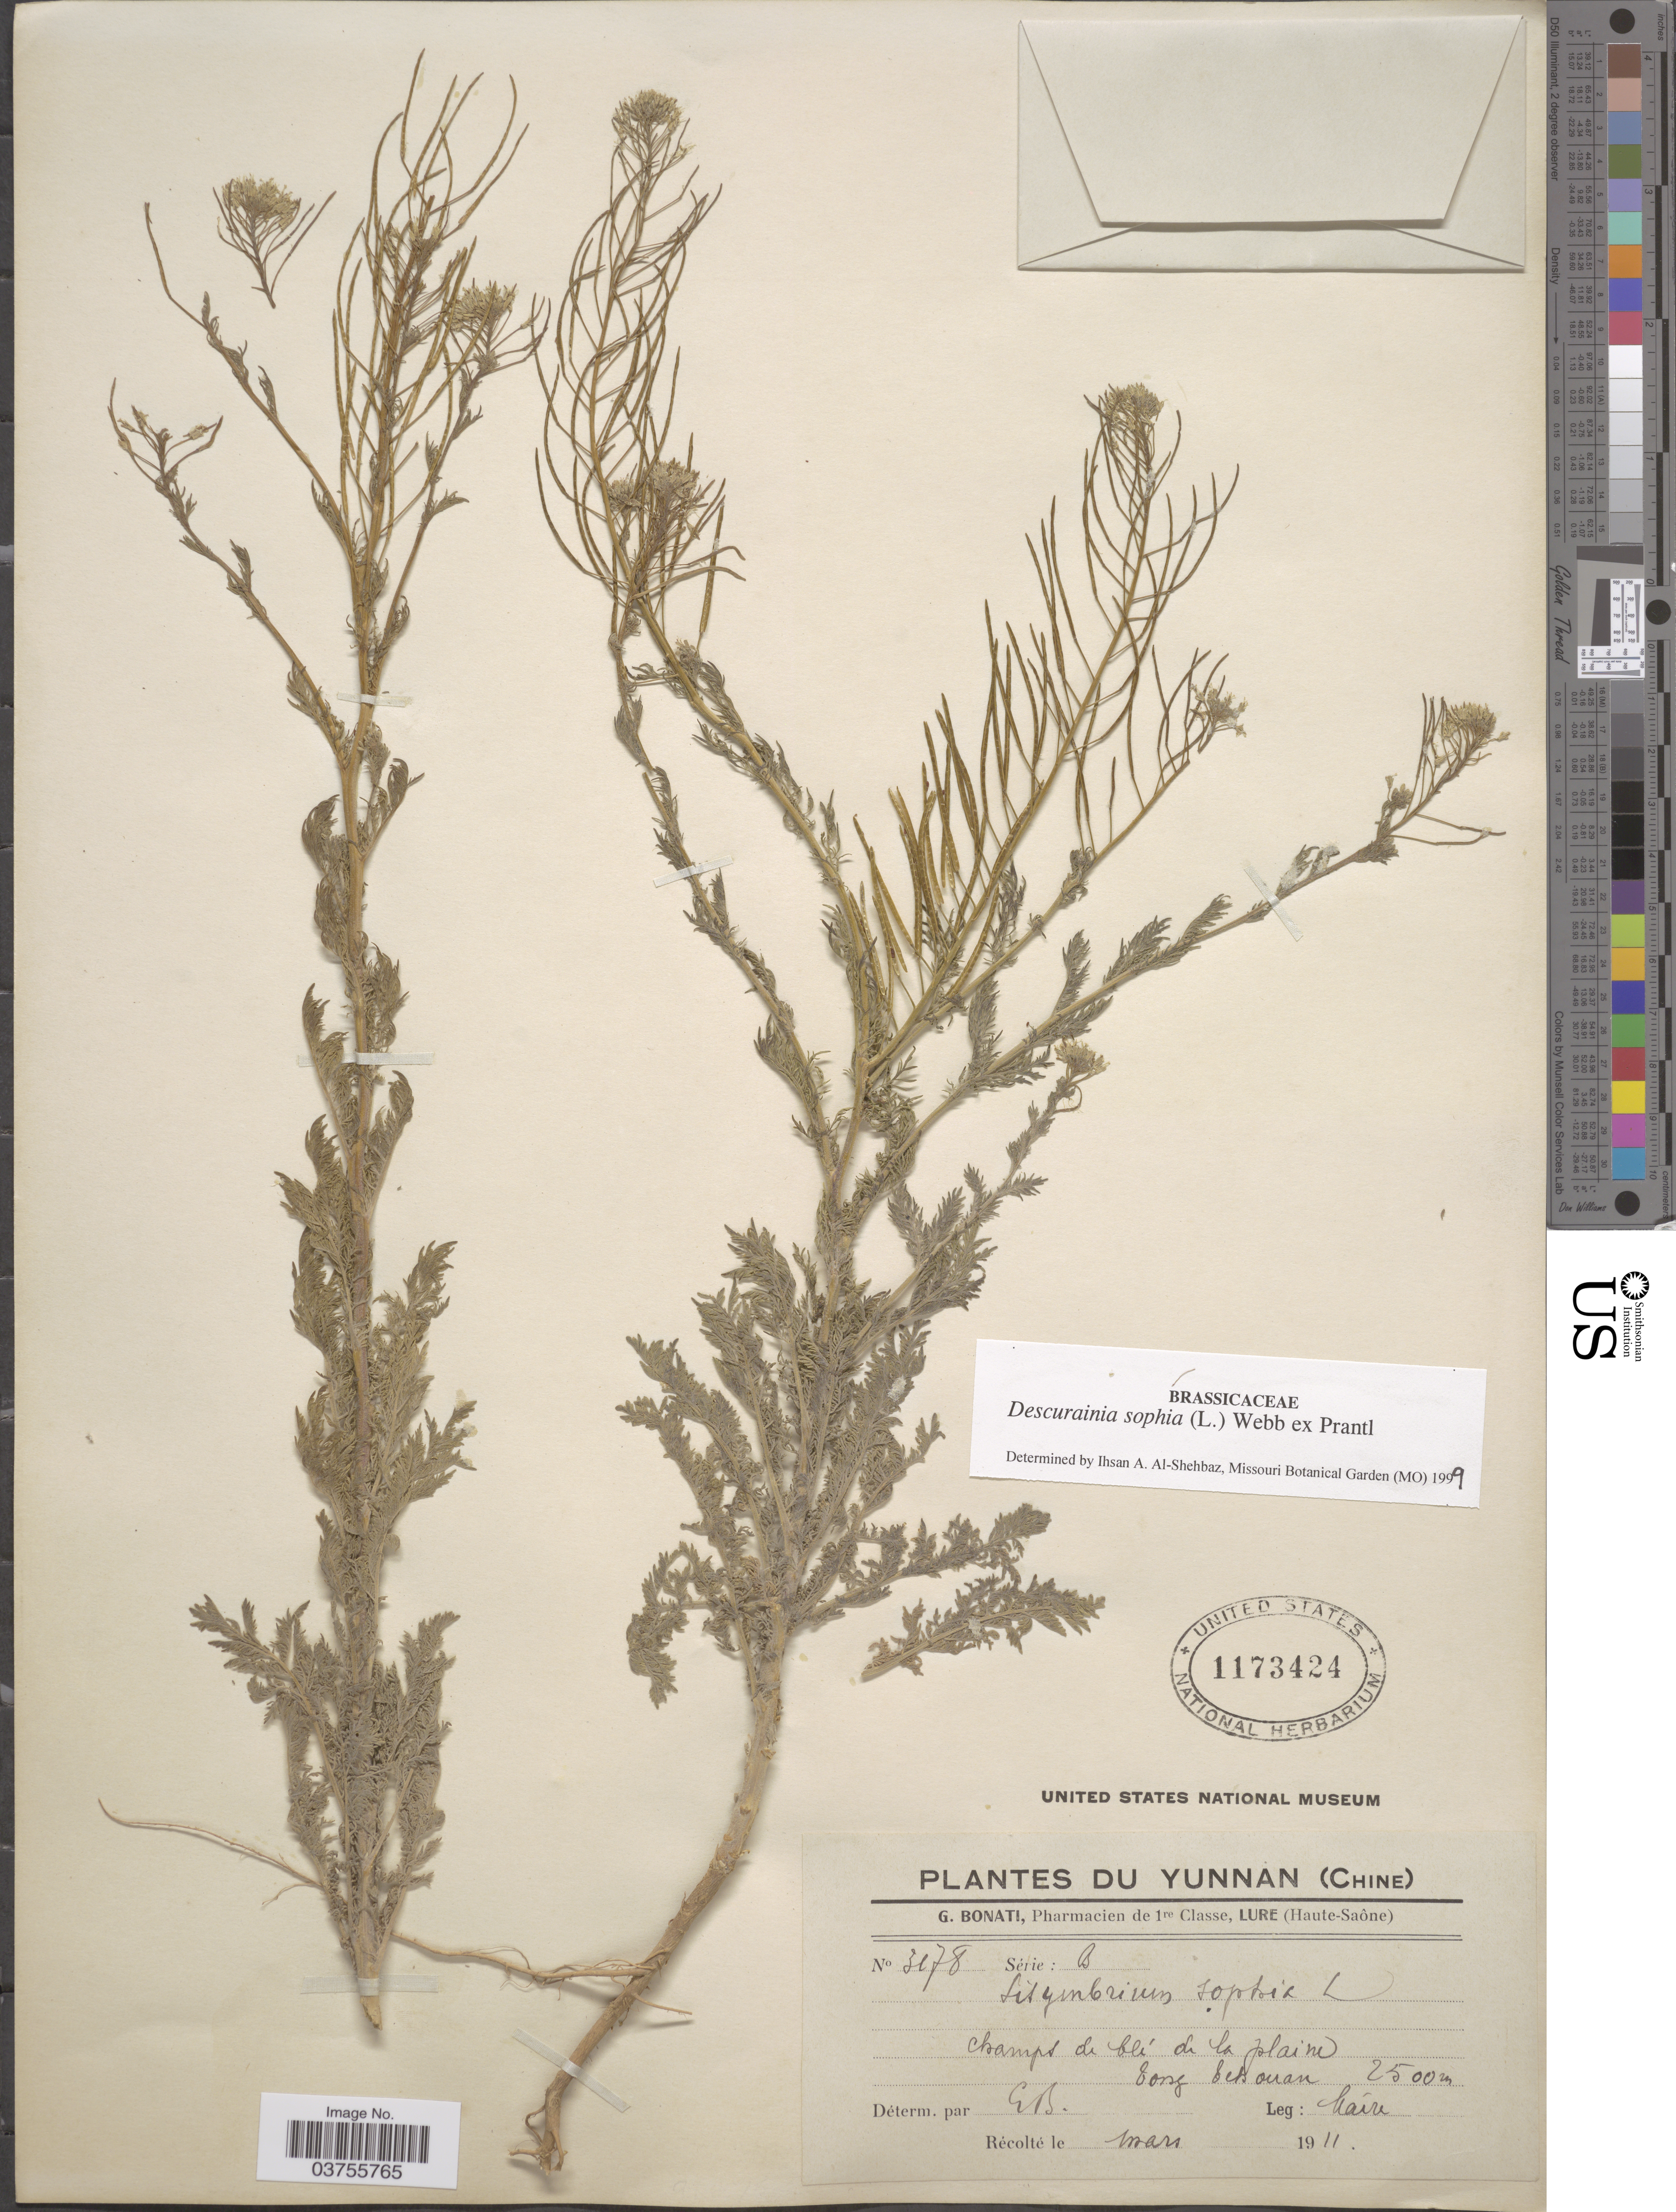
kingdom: Plantae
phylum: Tracheophyta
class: Magnoliopsida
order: Brassicales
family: Brassicaceae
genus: Sophia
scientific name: Sophia sophia (L.) Britton nom. illeg. (tautonym)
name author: (L.) Britton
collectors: Maire, --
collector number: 3178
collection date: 1911-03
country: China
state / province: Yunnan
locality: Champs de blé [interpreted] de la plaine Tong Tchouan.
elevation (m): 2500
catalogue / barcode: US 1173424